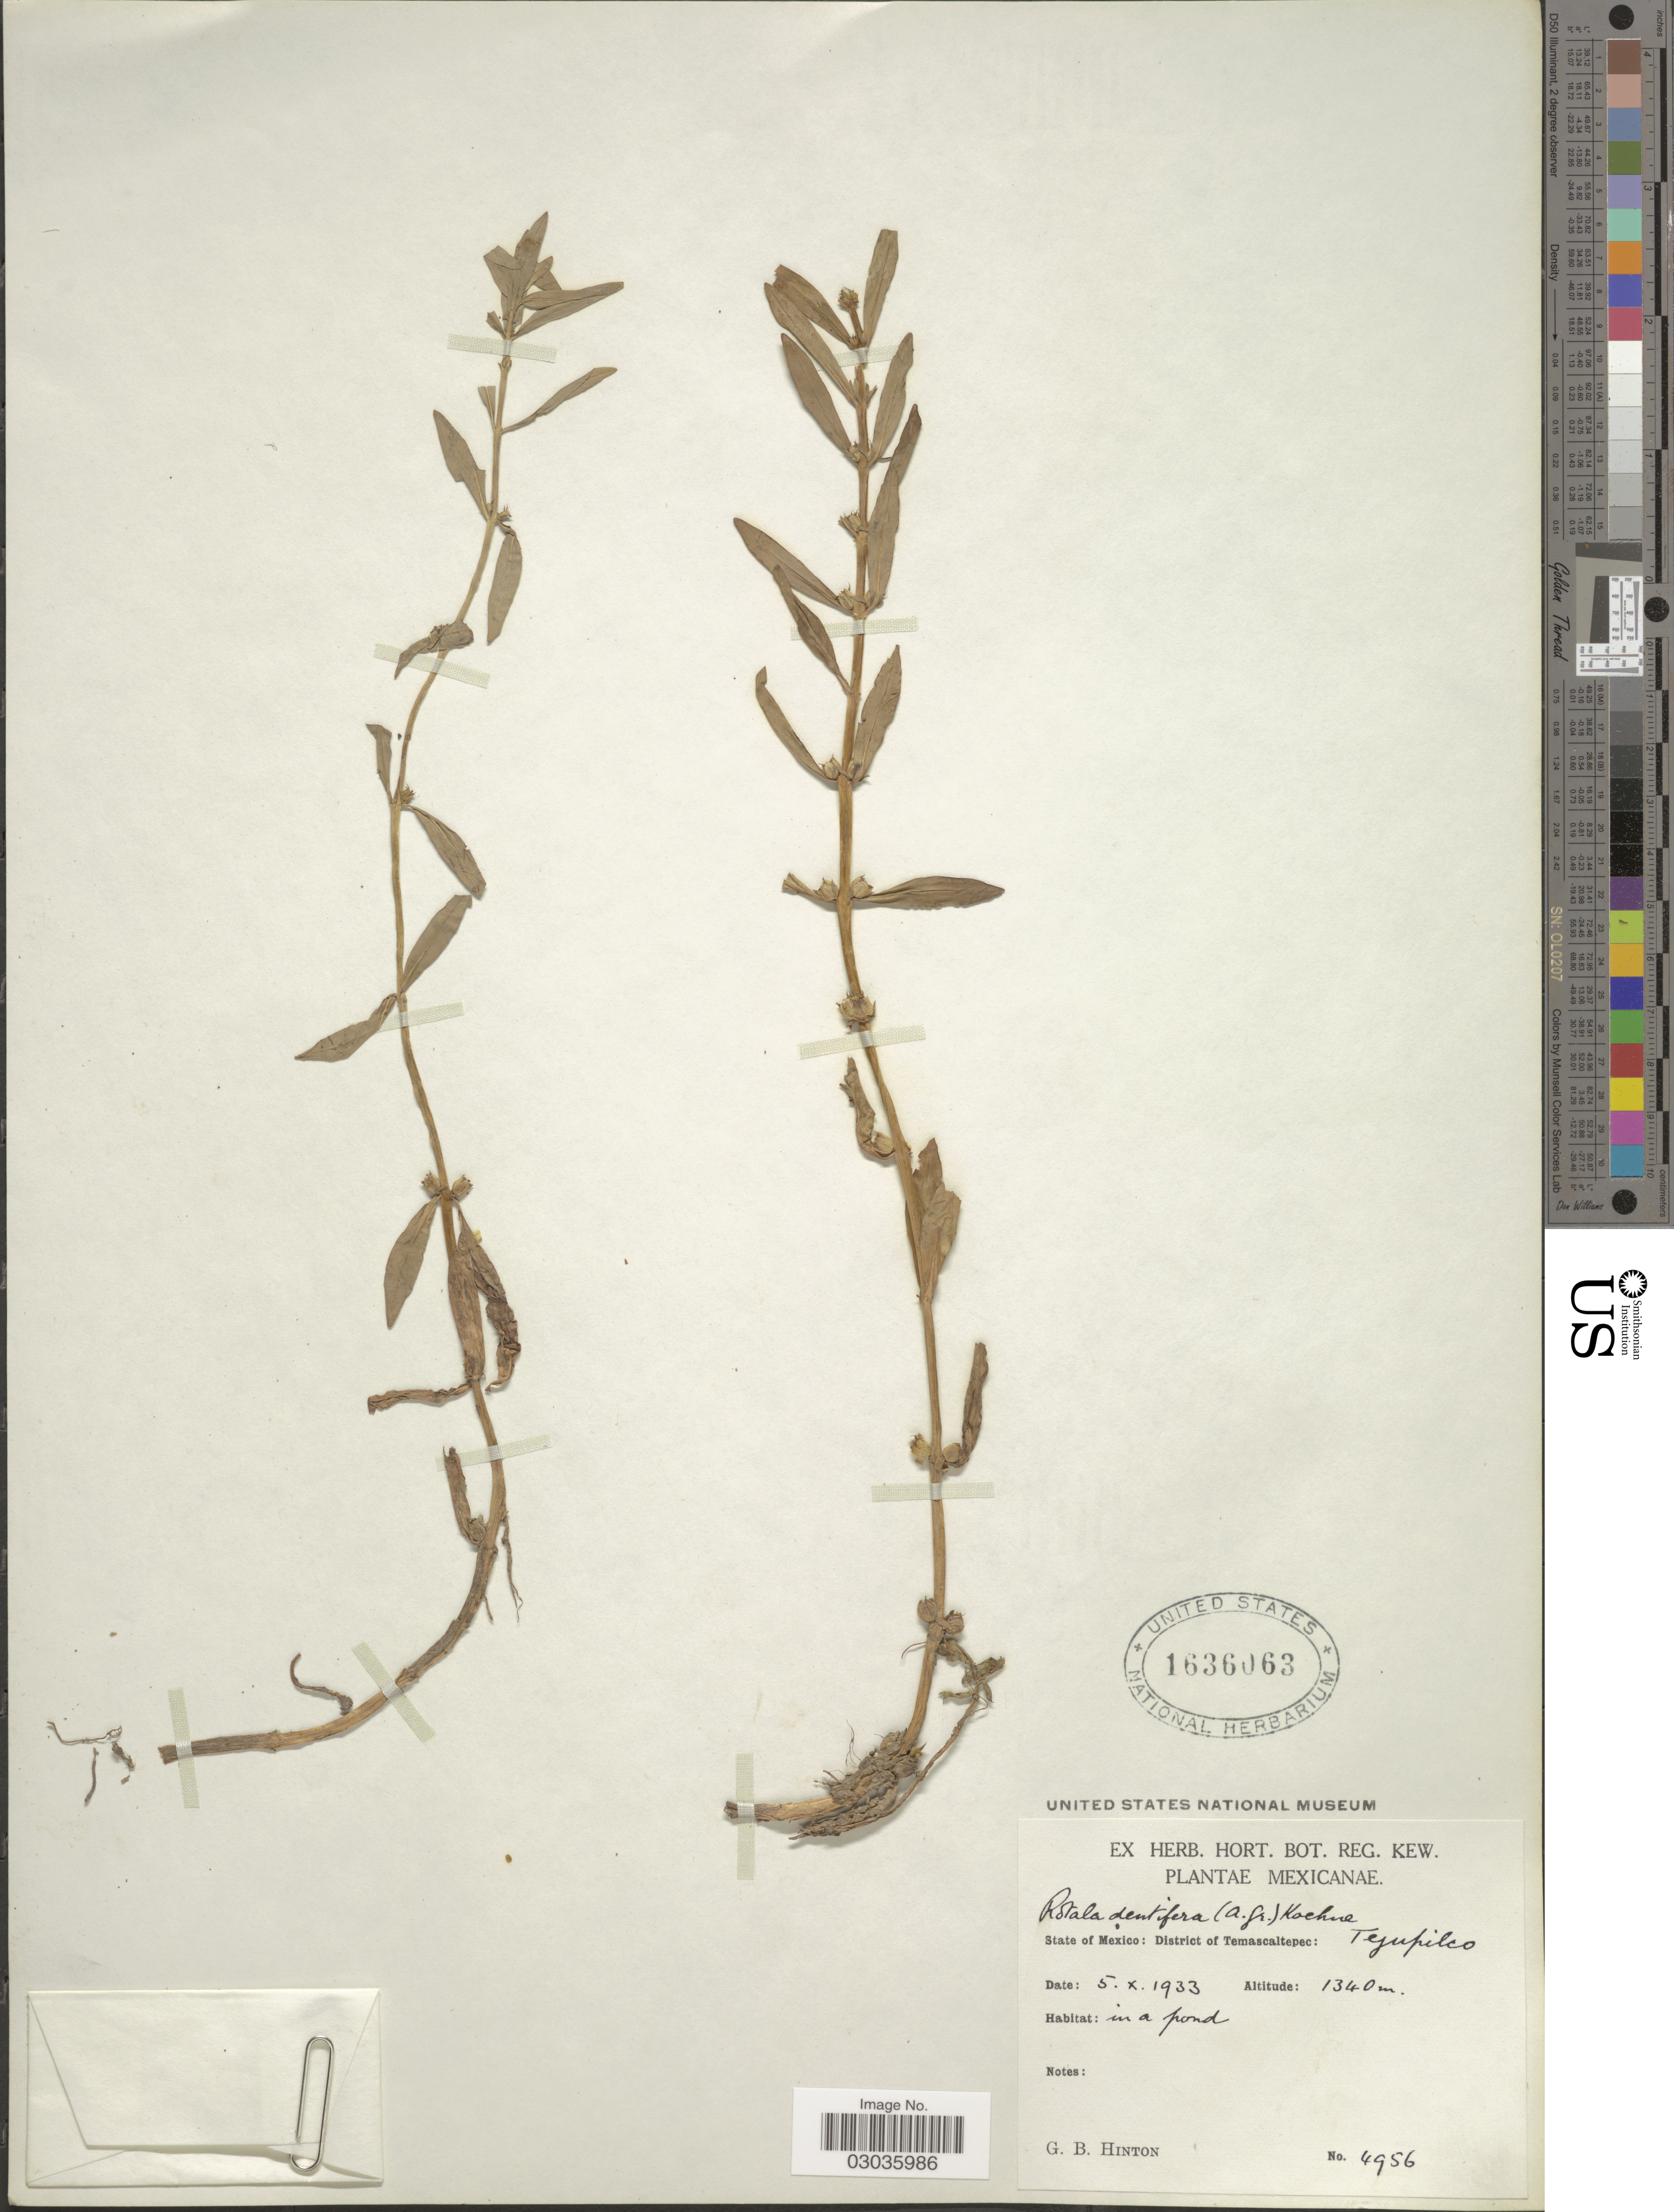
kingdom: Plantae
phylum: Tracheophyta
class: Magnoliopsida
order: Myrtales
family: Lythraceae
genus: Rotala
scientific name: Rotala dentifera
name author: (A. Gray) Koehne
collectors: G. B. Hinton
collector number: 4956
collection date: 1933-10-05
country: Mexico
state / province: México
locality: District of Temascaltepec: Tejupilco.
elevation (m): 1340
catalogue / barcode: US 1636063